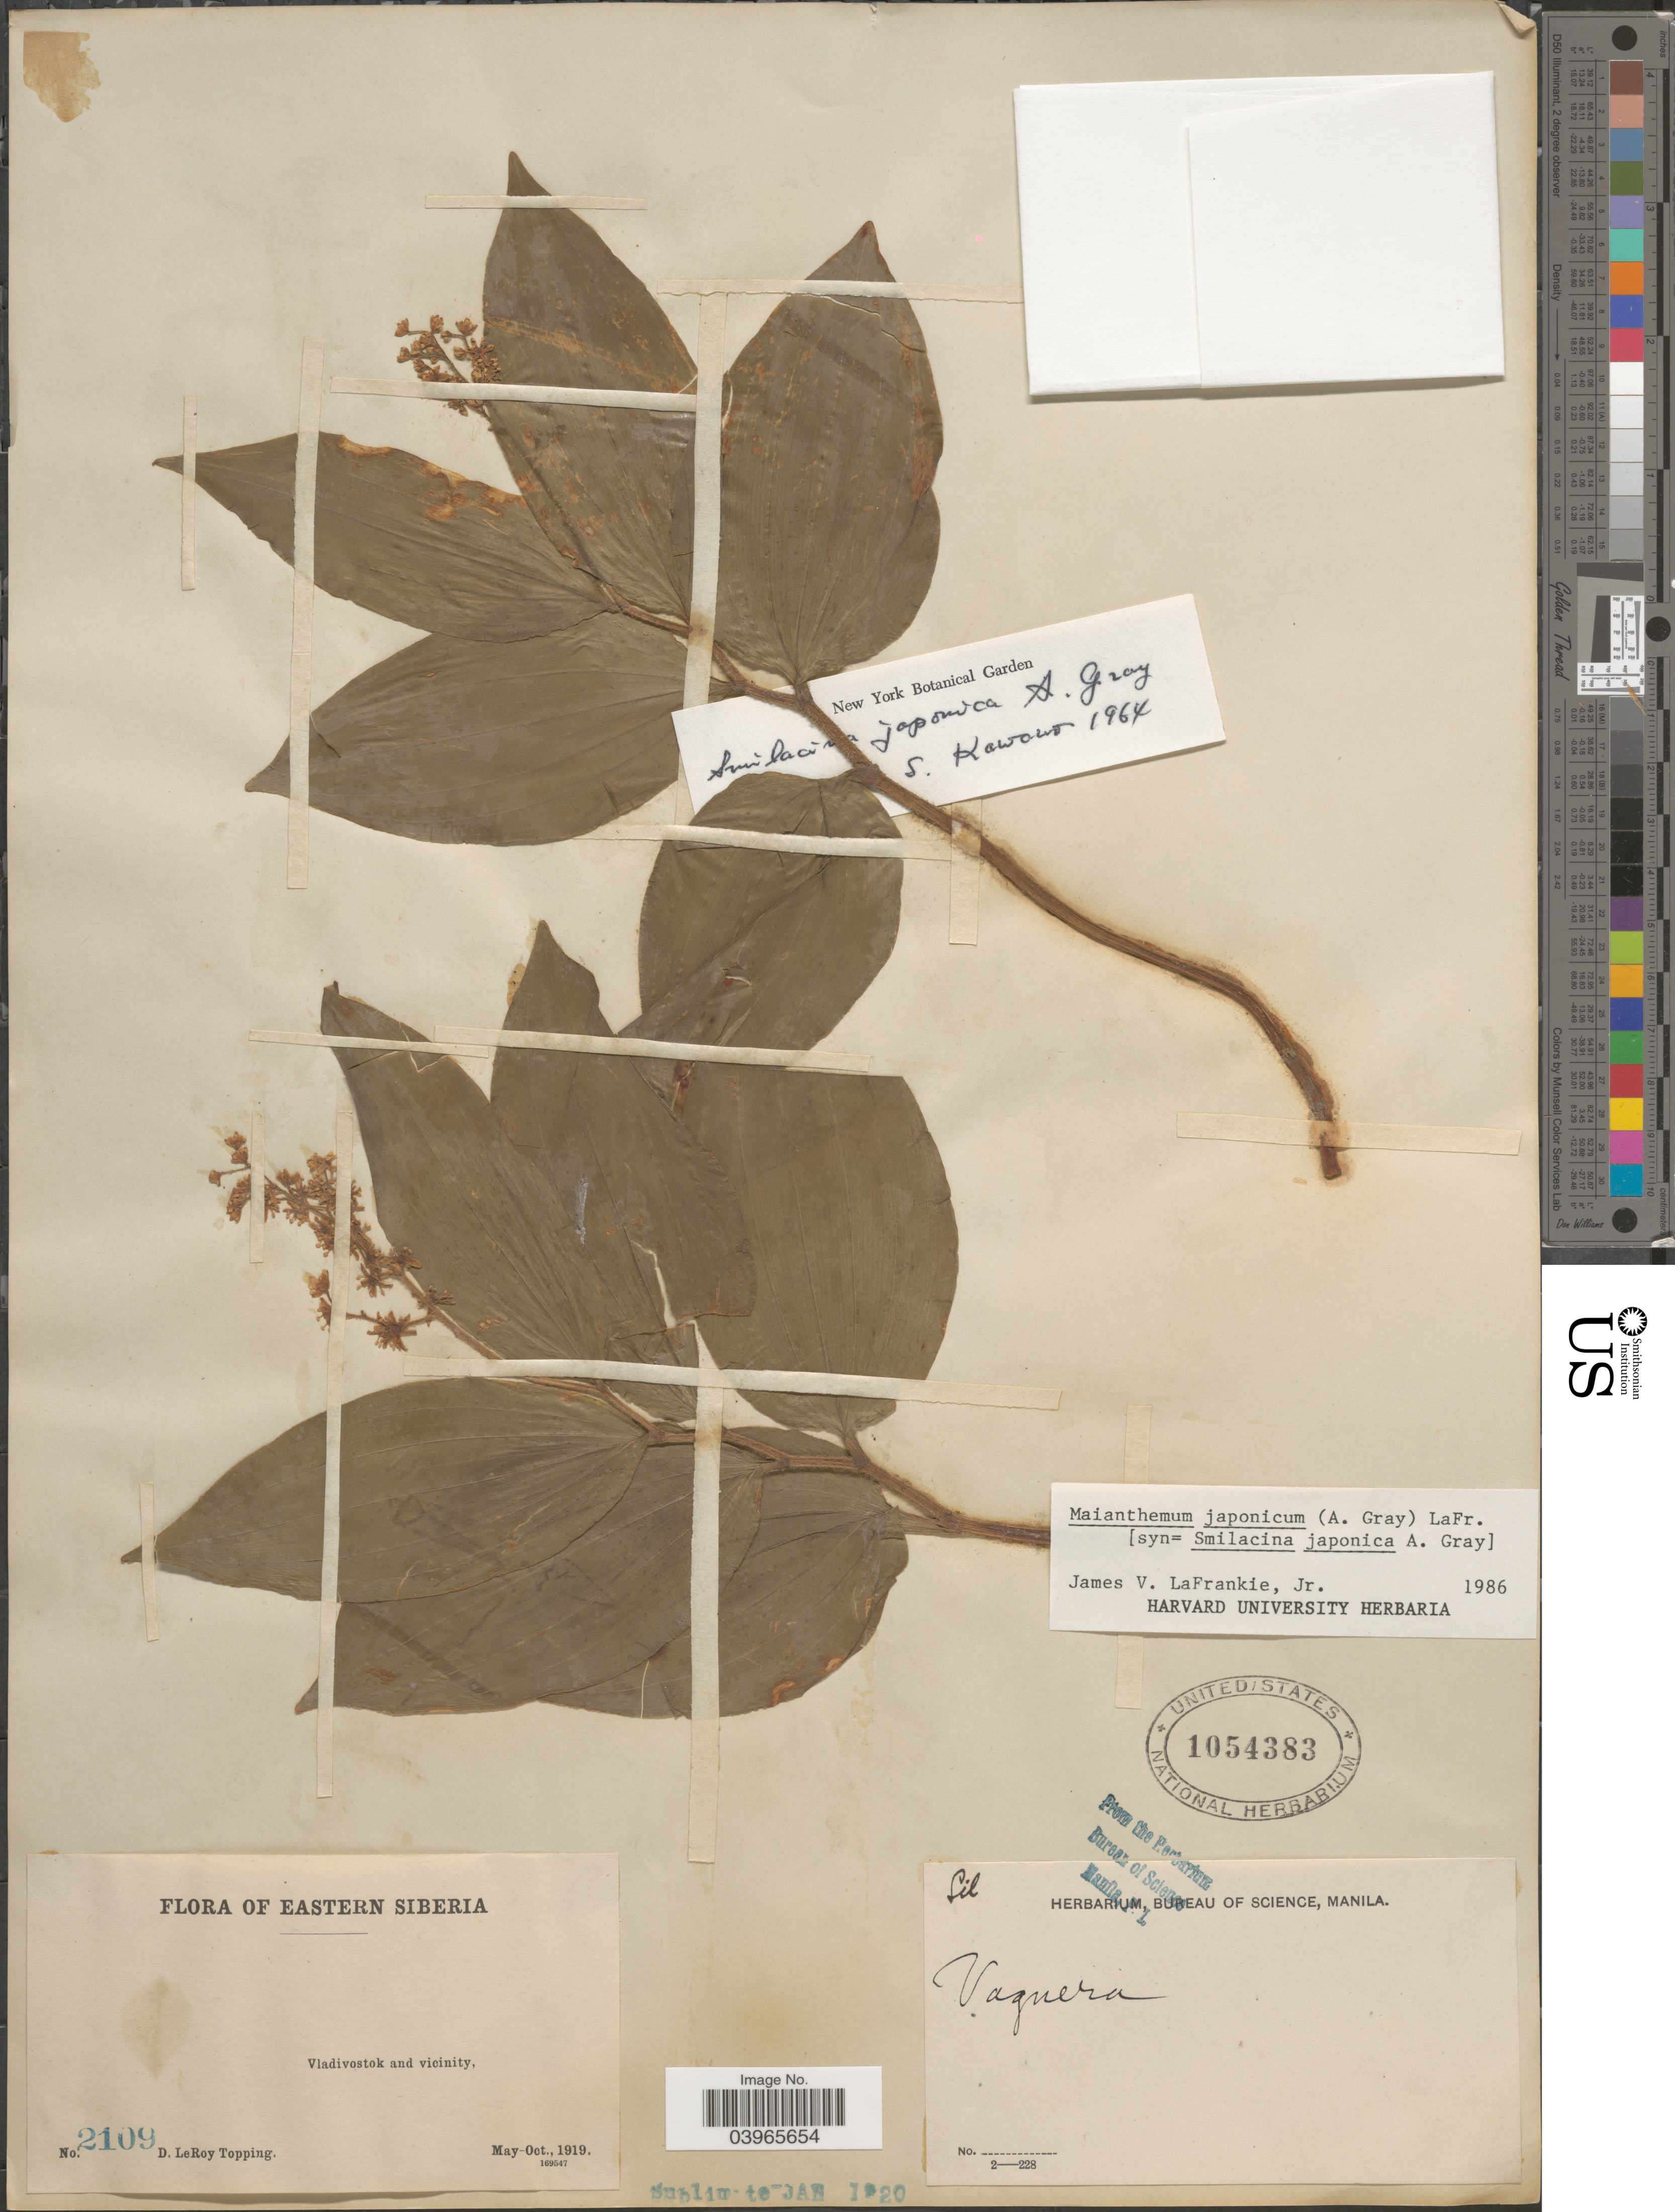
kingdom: Plantae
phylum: Tracheophyta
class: Liliopsida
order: Asparagales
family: Asparagaceae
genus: Maianthemum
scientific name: Maianthemum japonicum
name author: (A. Gray) La Frankie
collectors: D. L. Topping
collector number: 2109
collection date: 1919-05/1919-10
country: Russian Federation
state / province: Primorsky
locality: Eastern Siberia. Vladivostok and vicinity.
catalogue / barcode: US 1054383